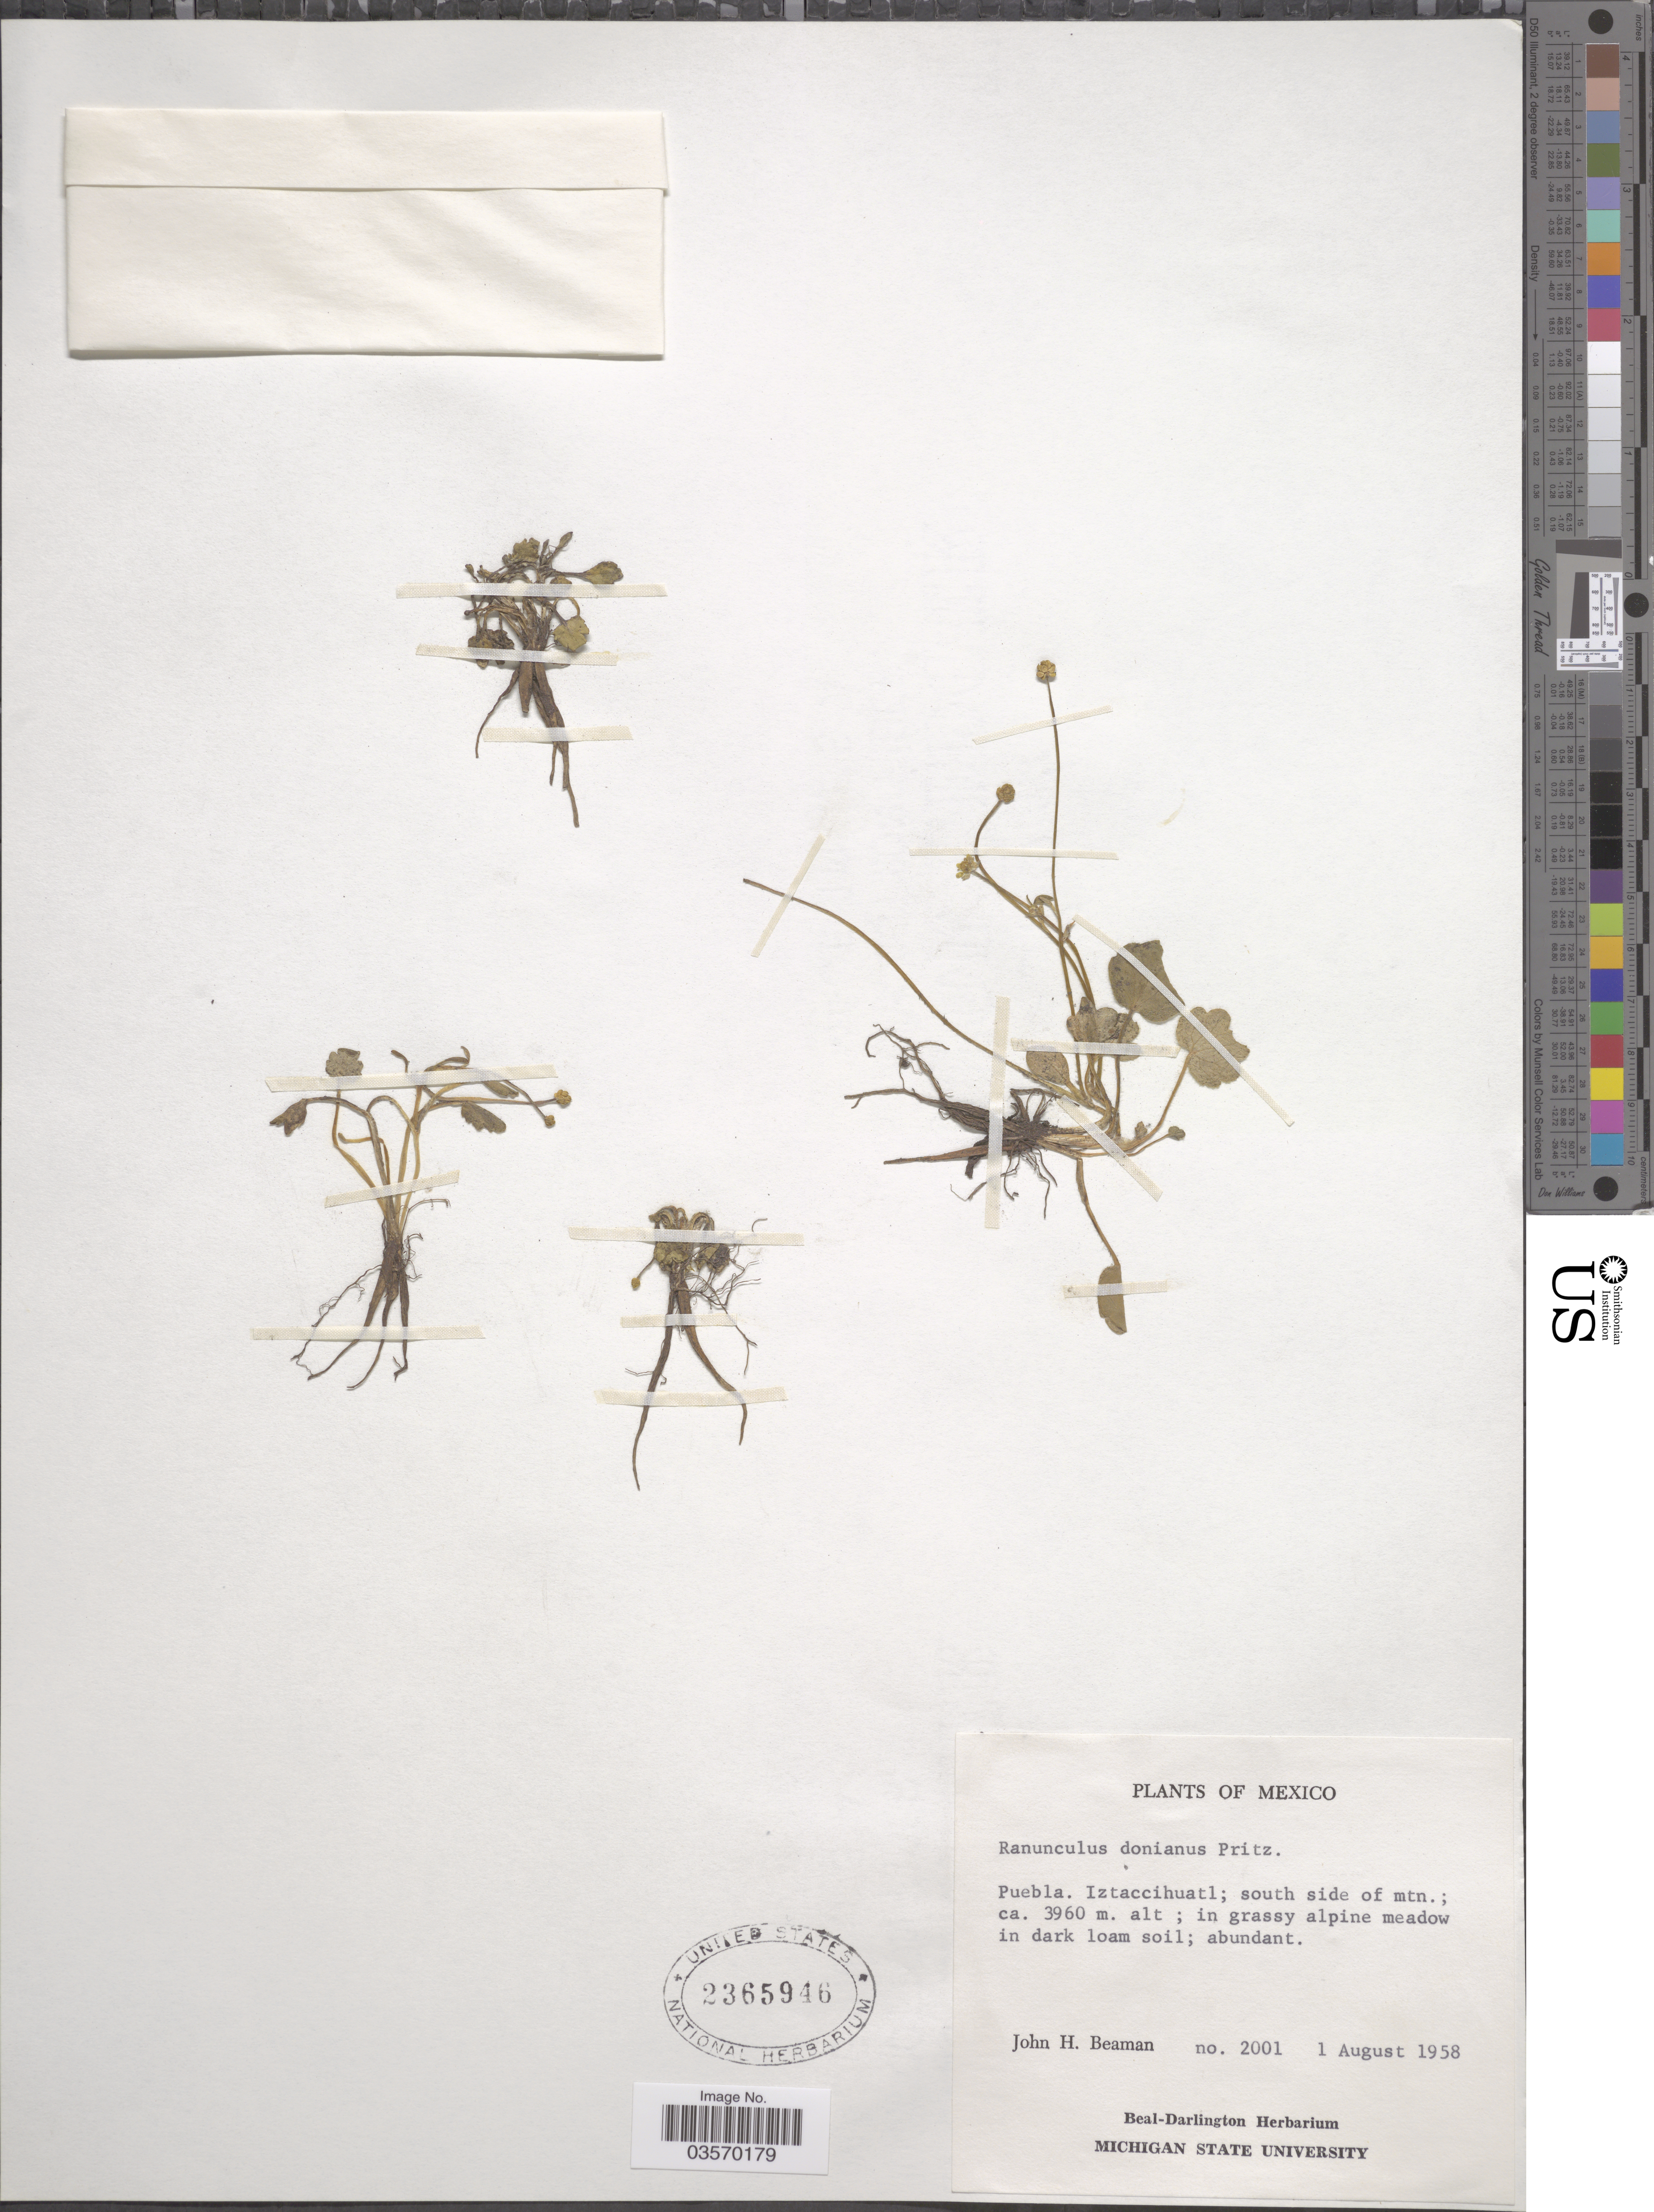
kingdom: Plantae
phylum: Tracheophyta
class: Magnoliopsida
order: Ranunculales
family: Ranunculaceae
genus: Ranunculus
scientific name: Ranunculus donianus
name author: Pritz. ex Walp.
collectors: J. H. Beaman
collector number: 2001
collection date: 1958-08-01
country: Mexico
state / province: Puebla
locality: Iztaccihuatl; south side of mtn.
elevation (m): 3960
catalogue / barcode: US 2365946